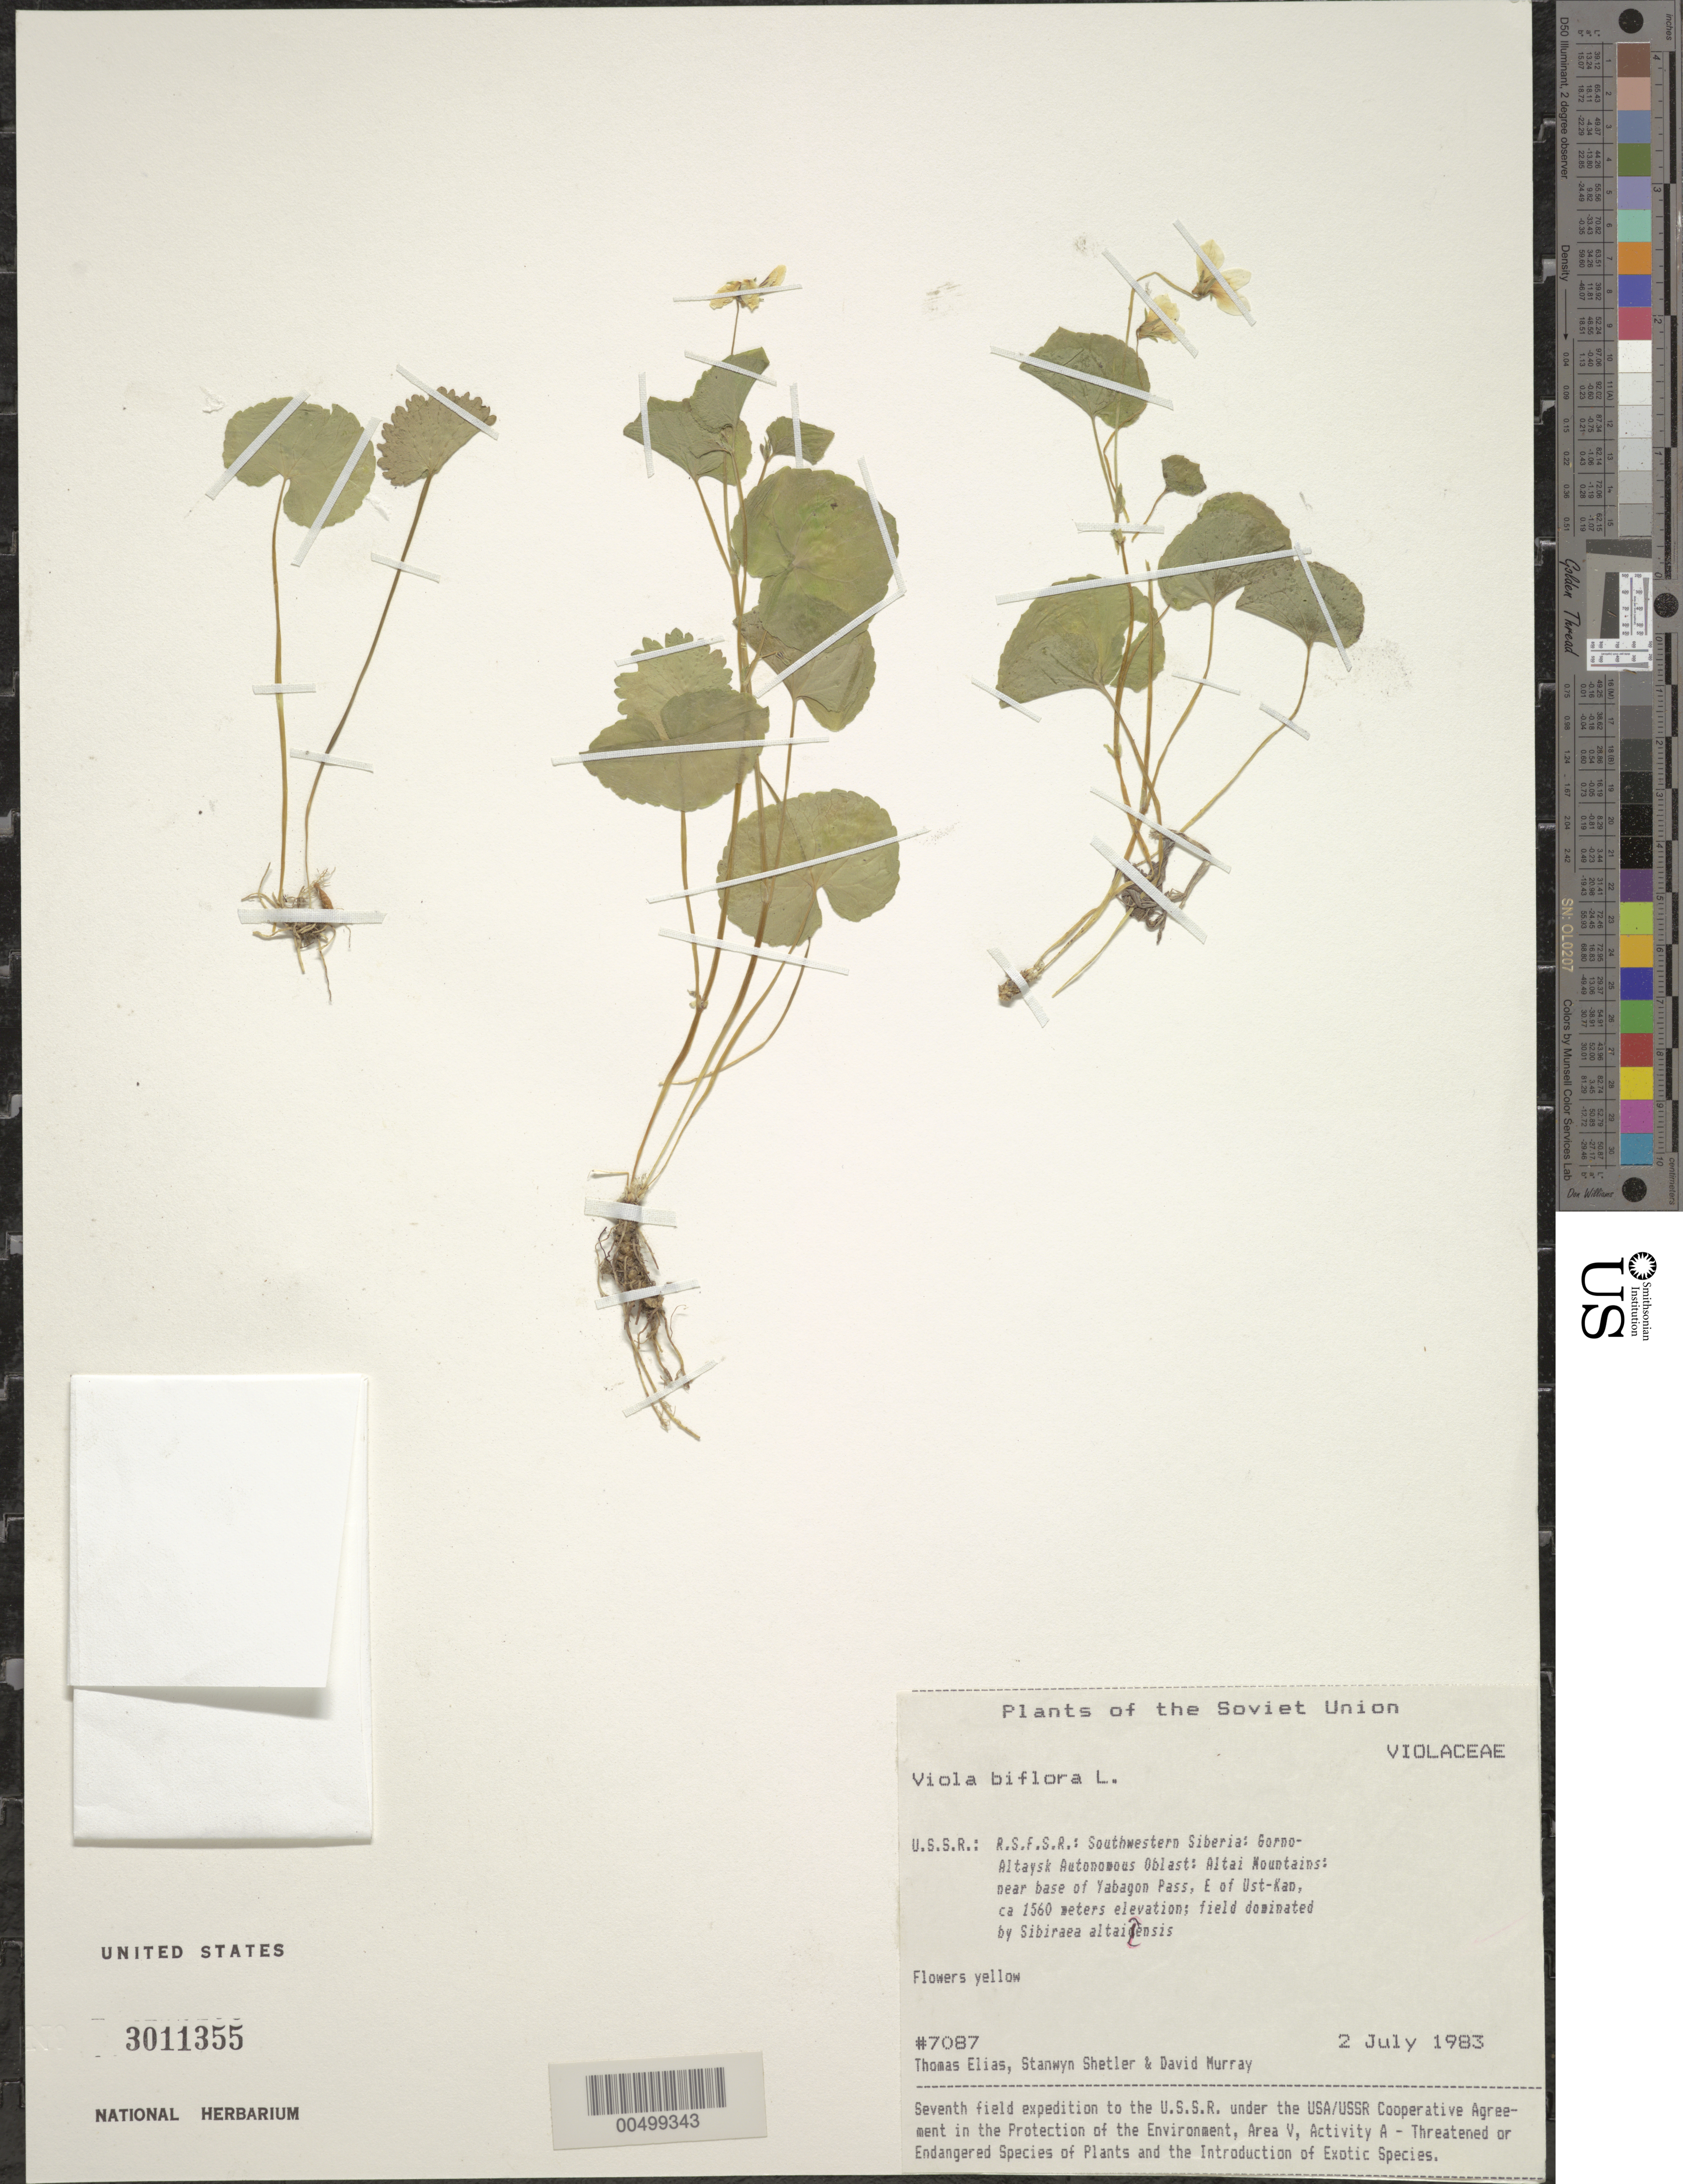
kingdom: Plantae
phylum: Tracheophyta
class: Magnoliopsida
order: Malpighiales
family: Violaceae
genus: Viola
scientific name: Viola biflora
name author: L.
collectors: T. Elias, S. Shetler & D. F. Murray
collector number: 7087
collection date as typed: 02 Jul 1983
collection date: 1983-07-02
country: Russian Federation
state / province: Altai Republic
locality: Altai Mountains, near base of Yabagon Pass, E of Ust-Kan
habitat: field dominated by Sibiraea altaiensis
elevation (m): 1560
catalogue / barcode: US 3011355